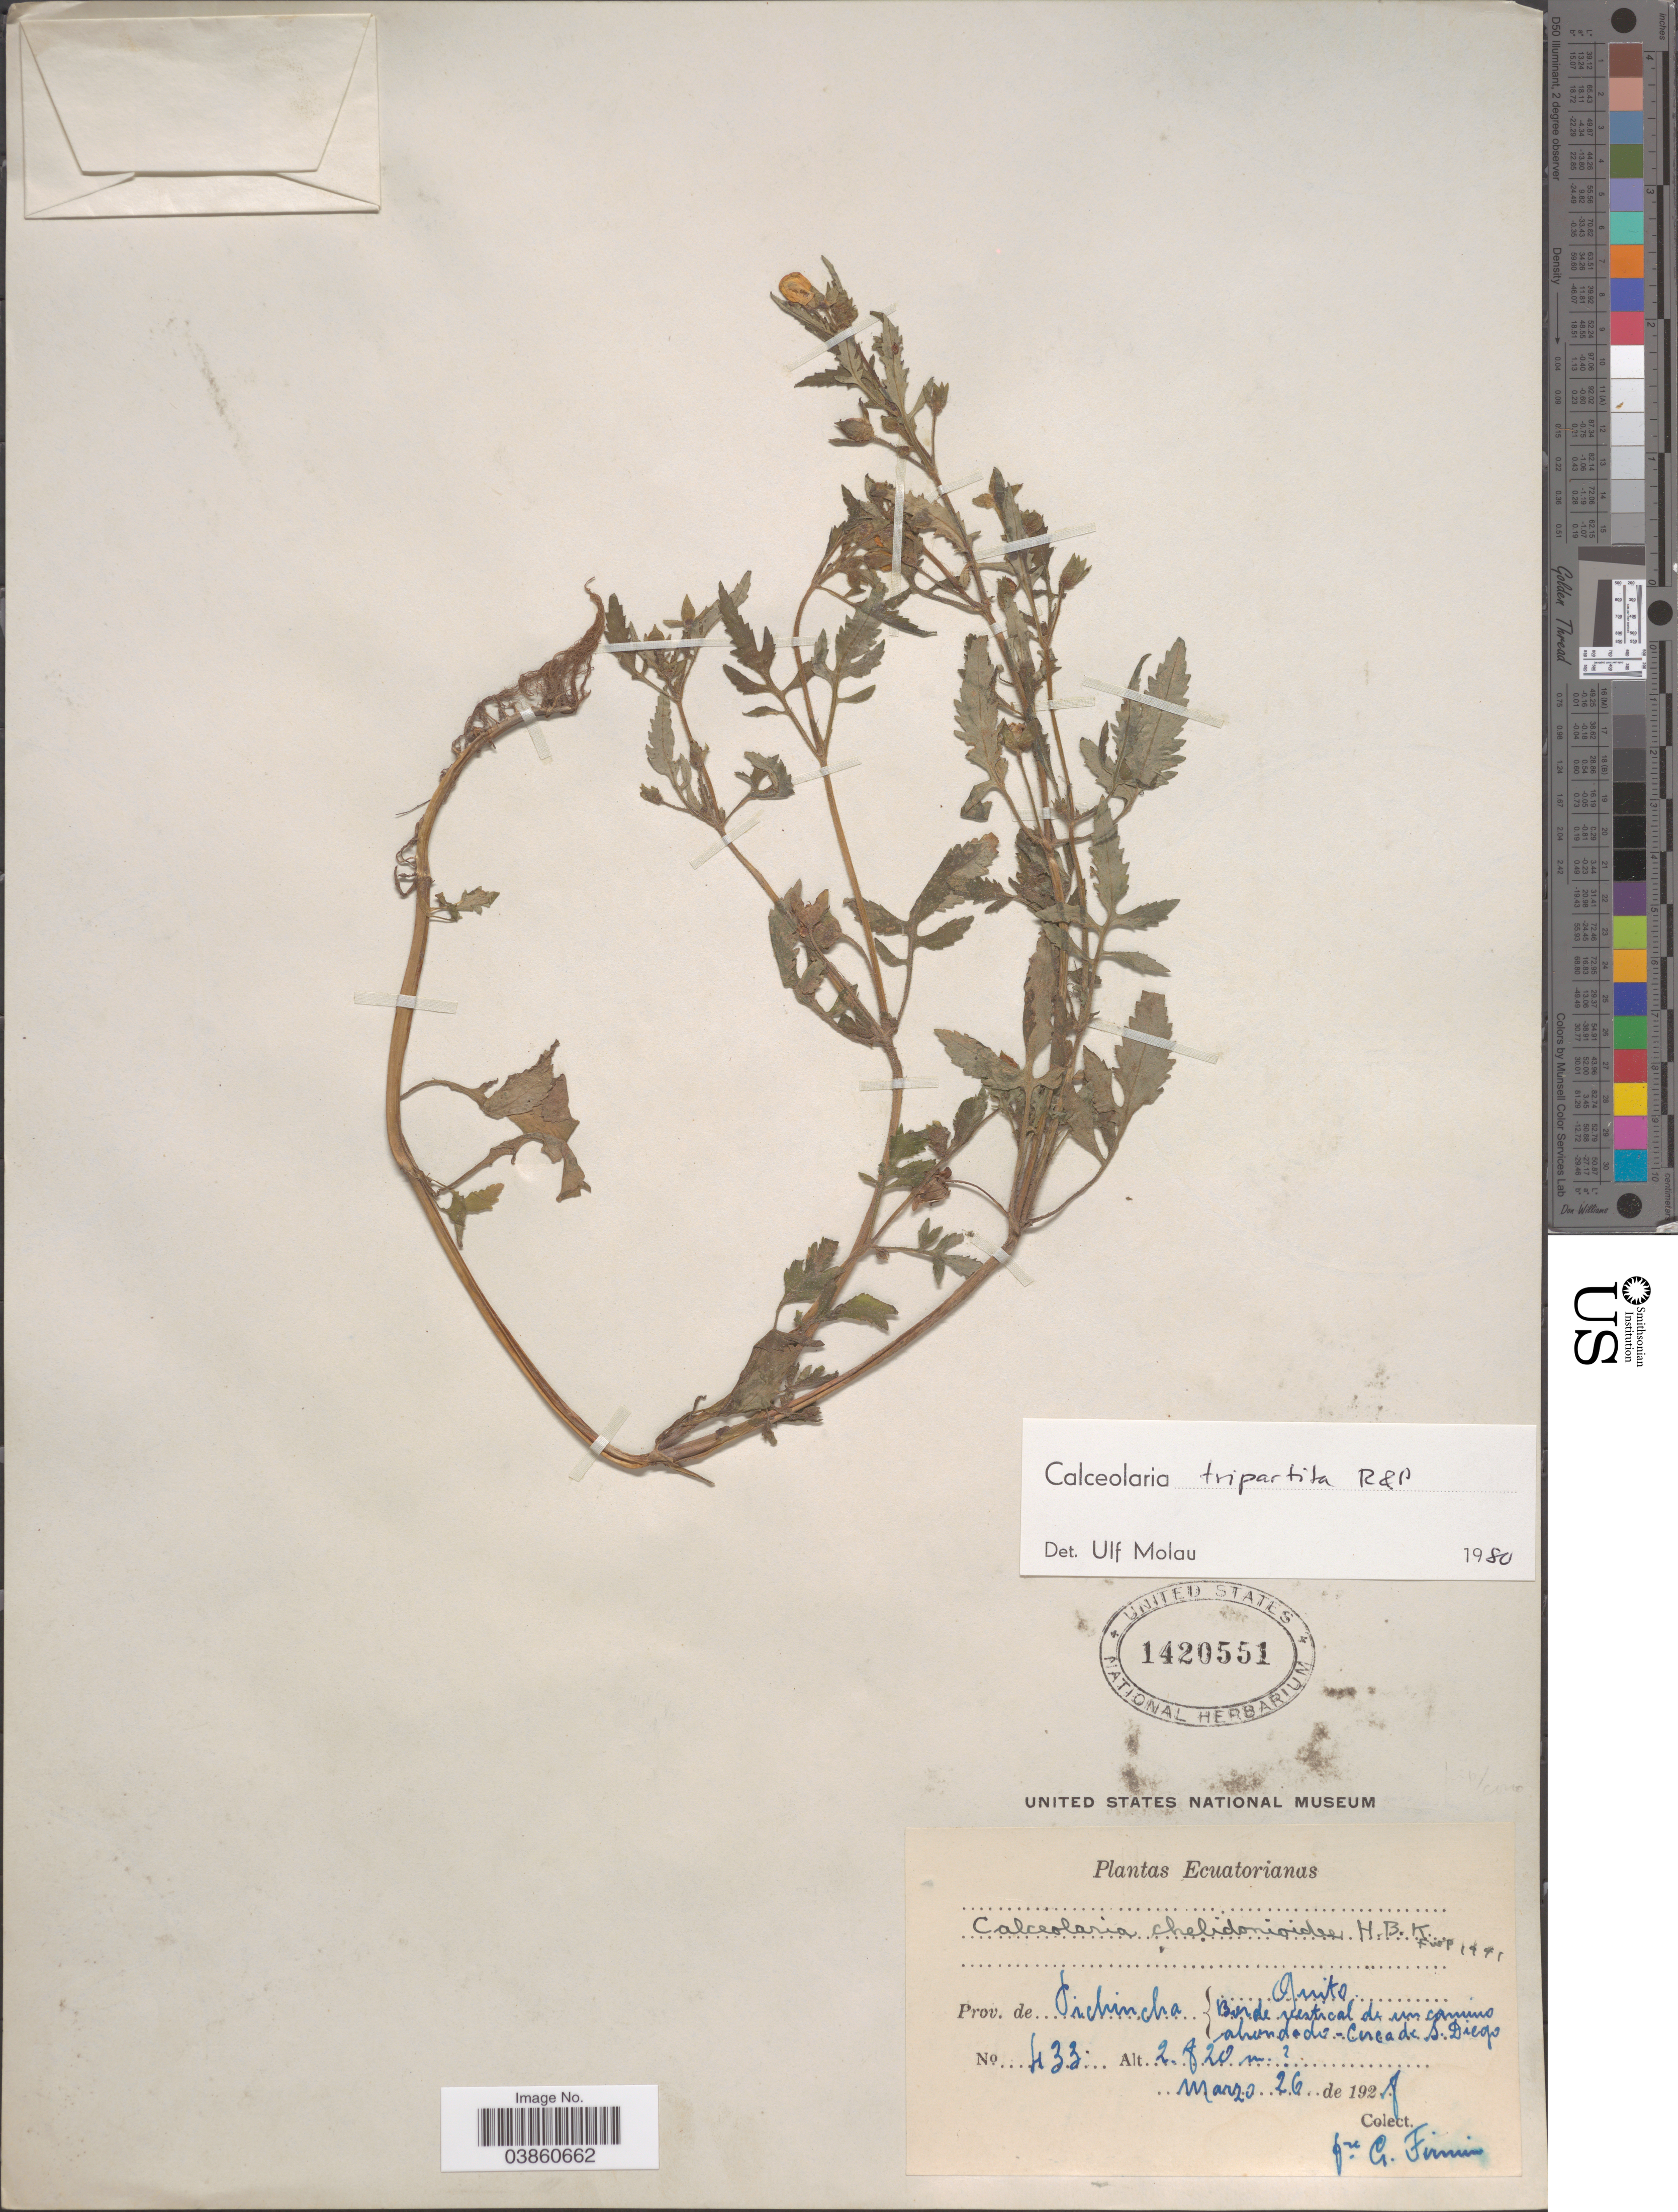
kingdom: Plantae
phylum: Tracheophyta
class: Magnoliopsida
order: Lamiales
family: Calceolariaceae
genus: Calceolaria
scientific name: Calceolaria tripartita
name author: Ruiz & Pav.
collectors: F. Firmin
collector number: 433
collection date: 1927-03-26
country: Ecuador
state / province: Pichincha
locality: Quito. Borde vertical de un camino abundado - Circa de S Diego.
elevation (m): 2720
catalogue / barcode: US 1420551